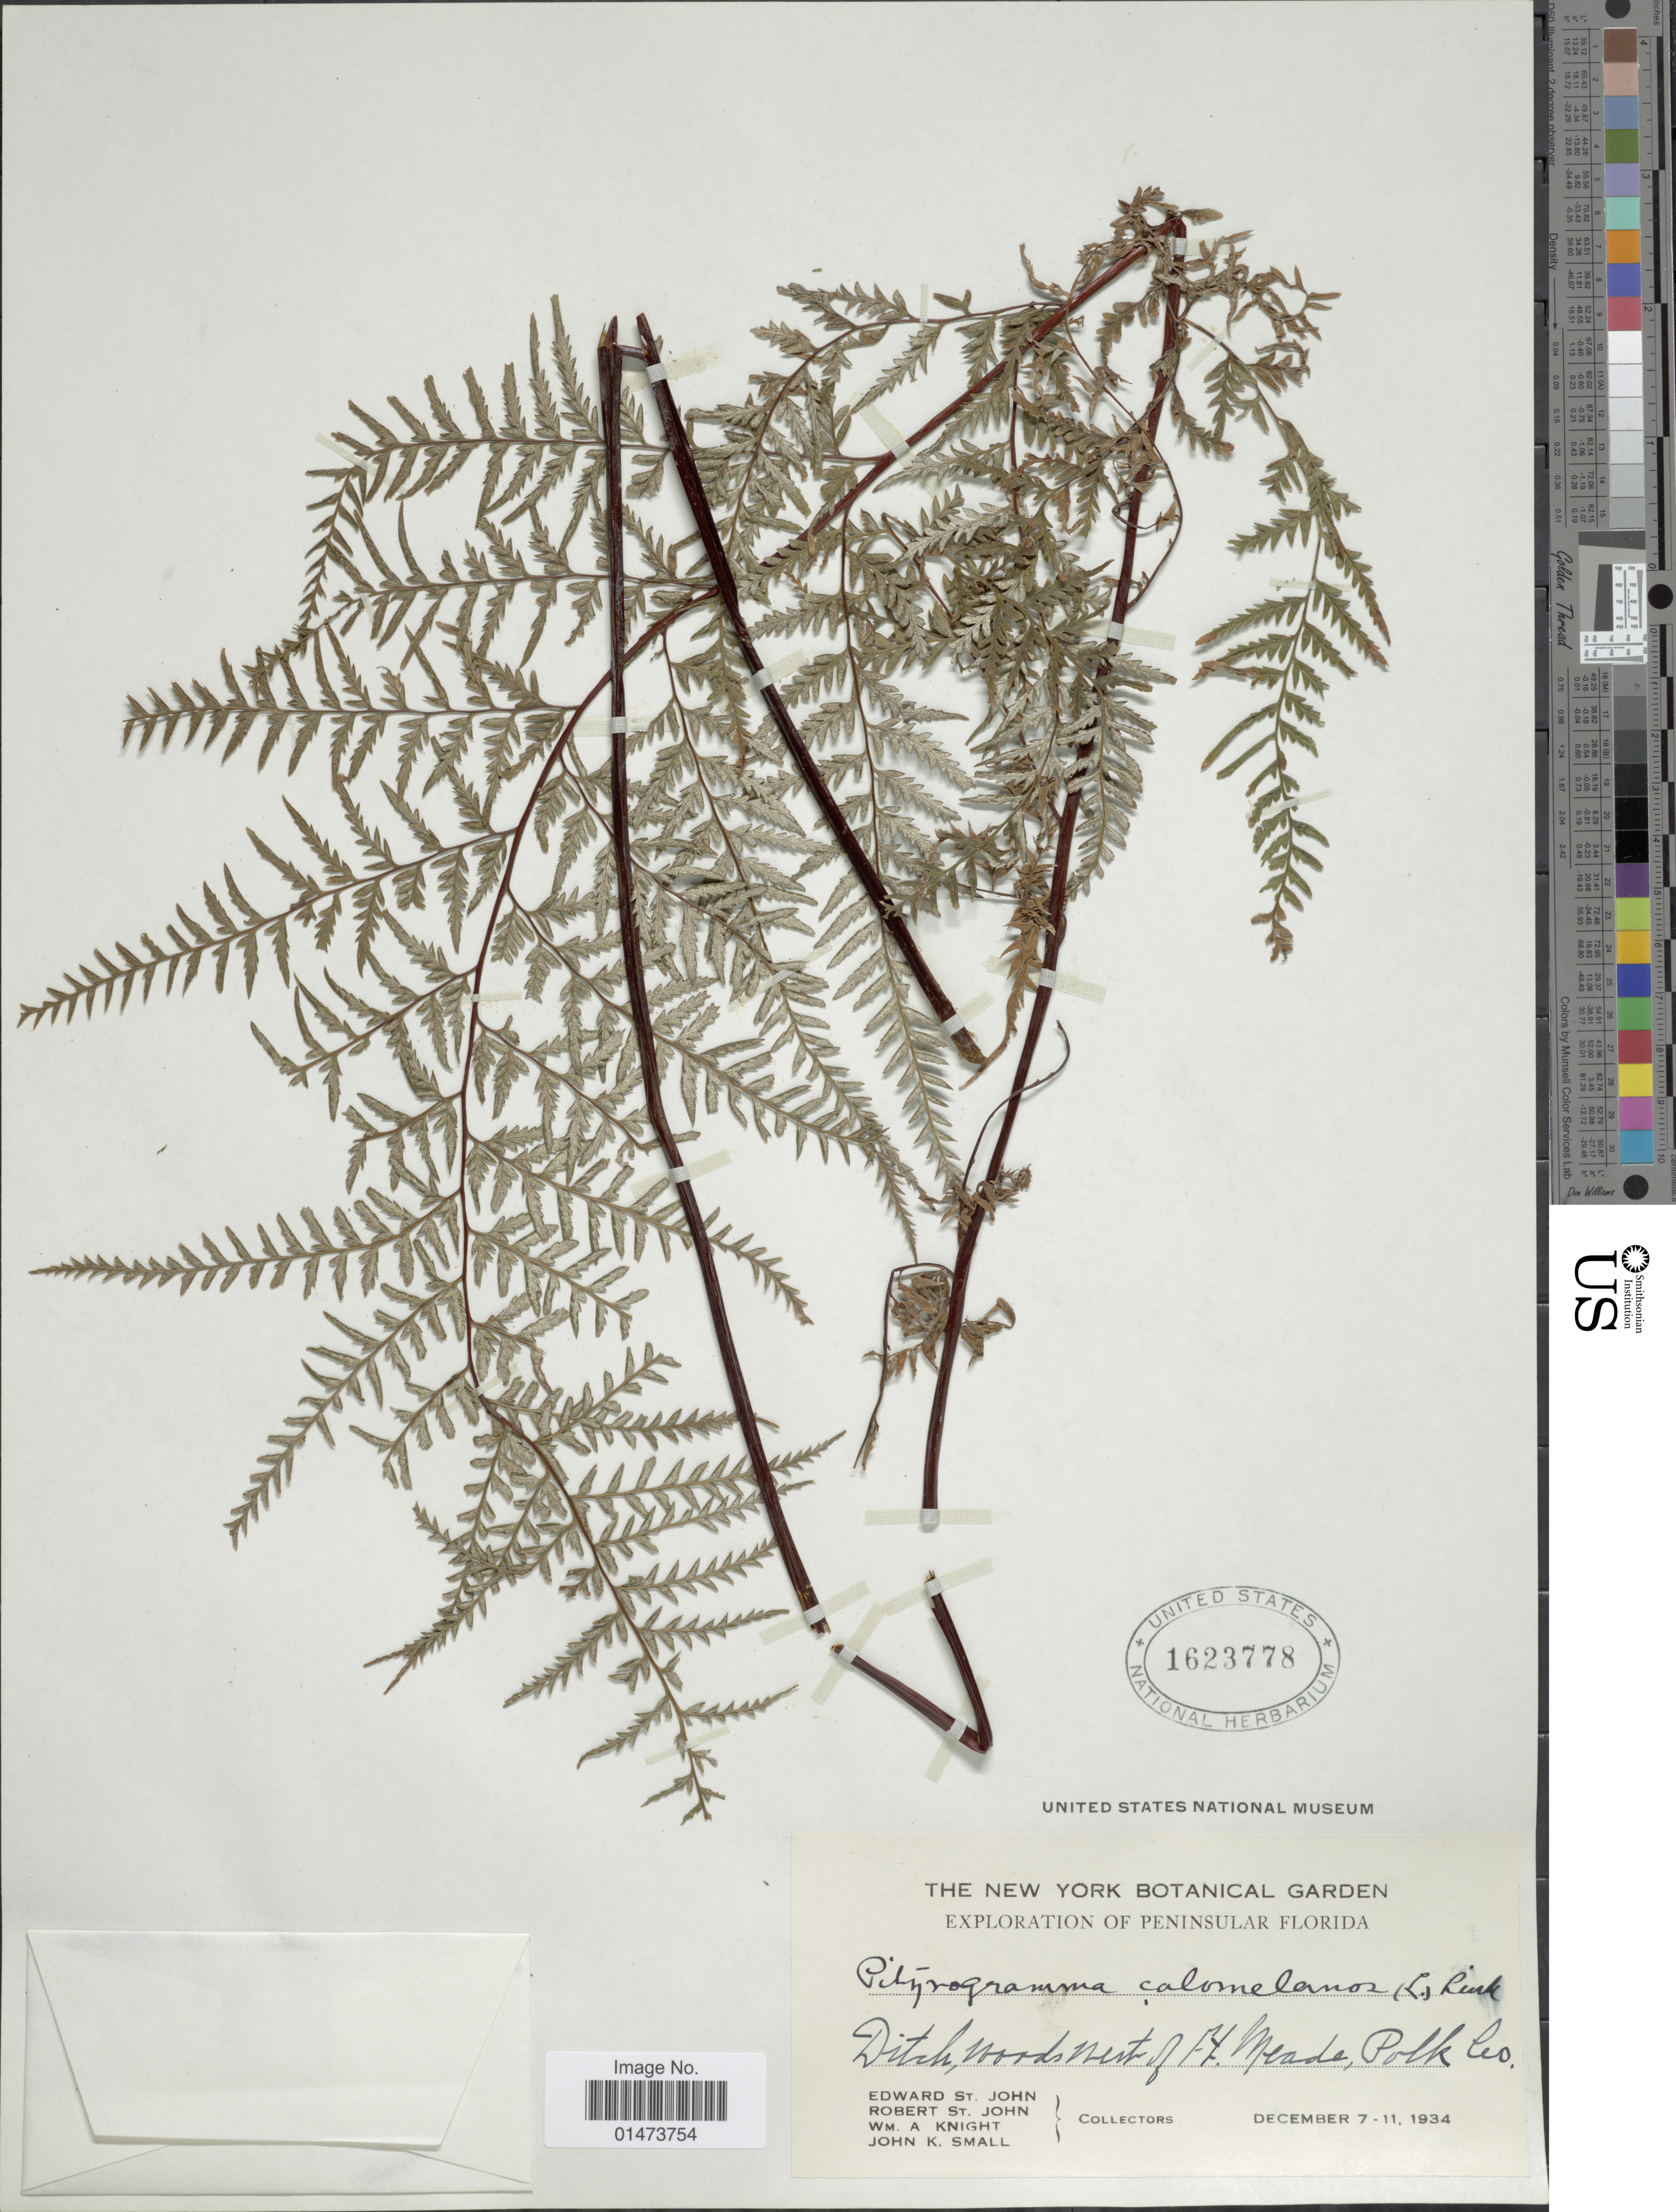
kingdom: Plantae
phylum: Tracheophyta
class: Polypodiopsida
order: Polypodiales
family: Pteridaceae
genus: Pityrogramma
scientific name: Pityrogramma calomelanos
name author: (L.) Link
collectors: E. P. St. John, R. P. St. John, W. Knight & J. K. Small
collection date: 1934-12-07/1934-12-11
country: United States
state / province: Florida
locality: Peninsular Florida, Ditch Moods north of Ft. Meade, Polk Co.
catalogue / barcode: US 1623778